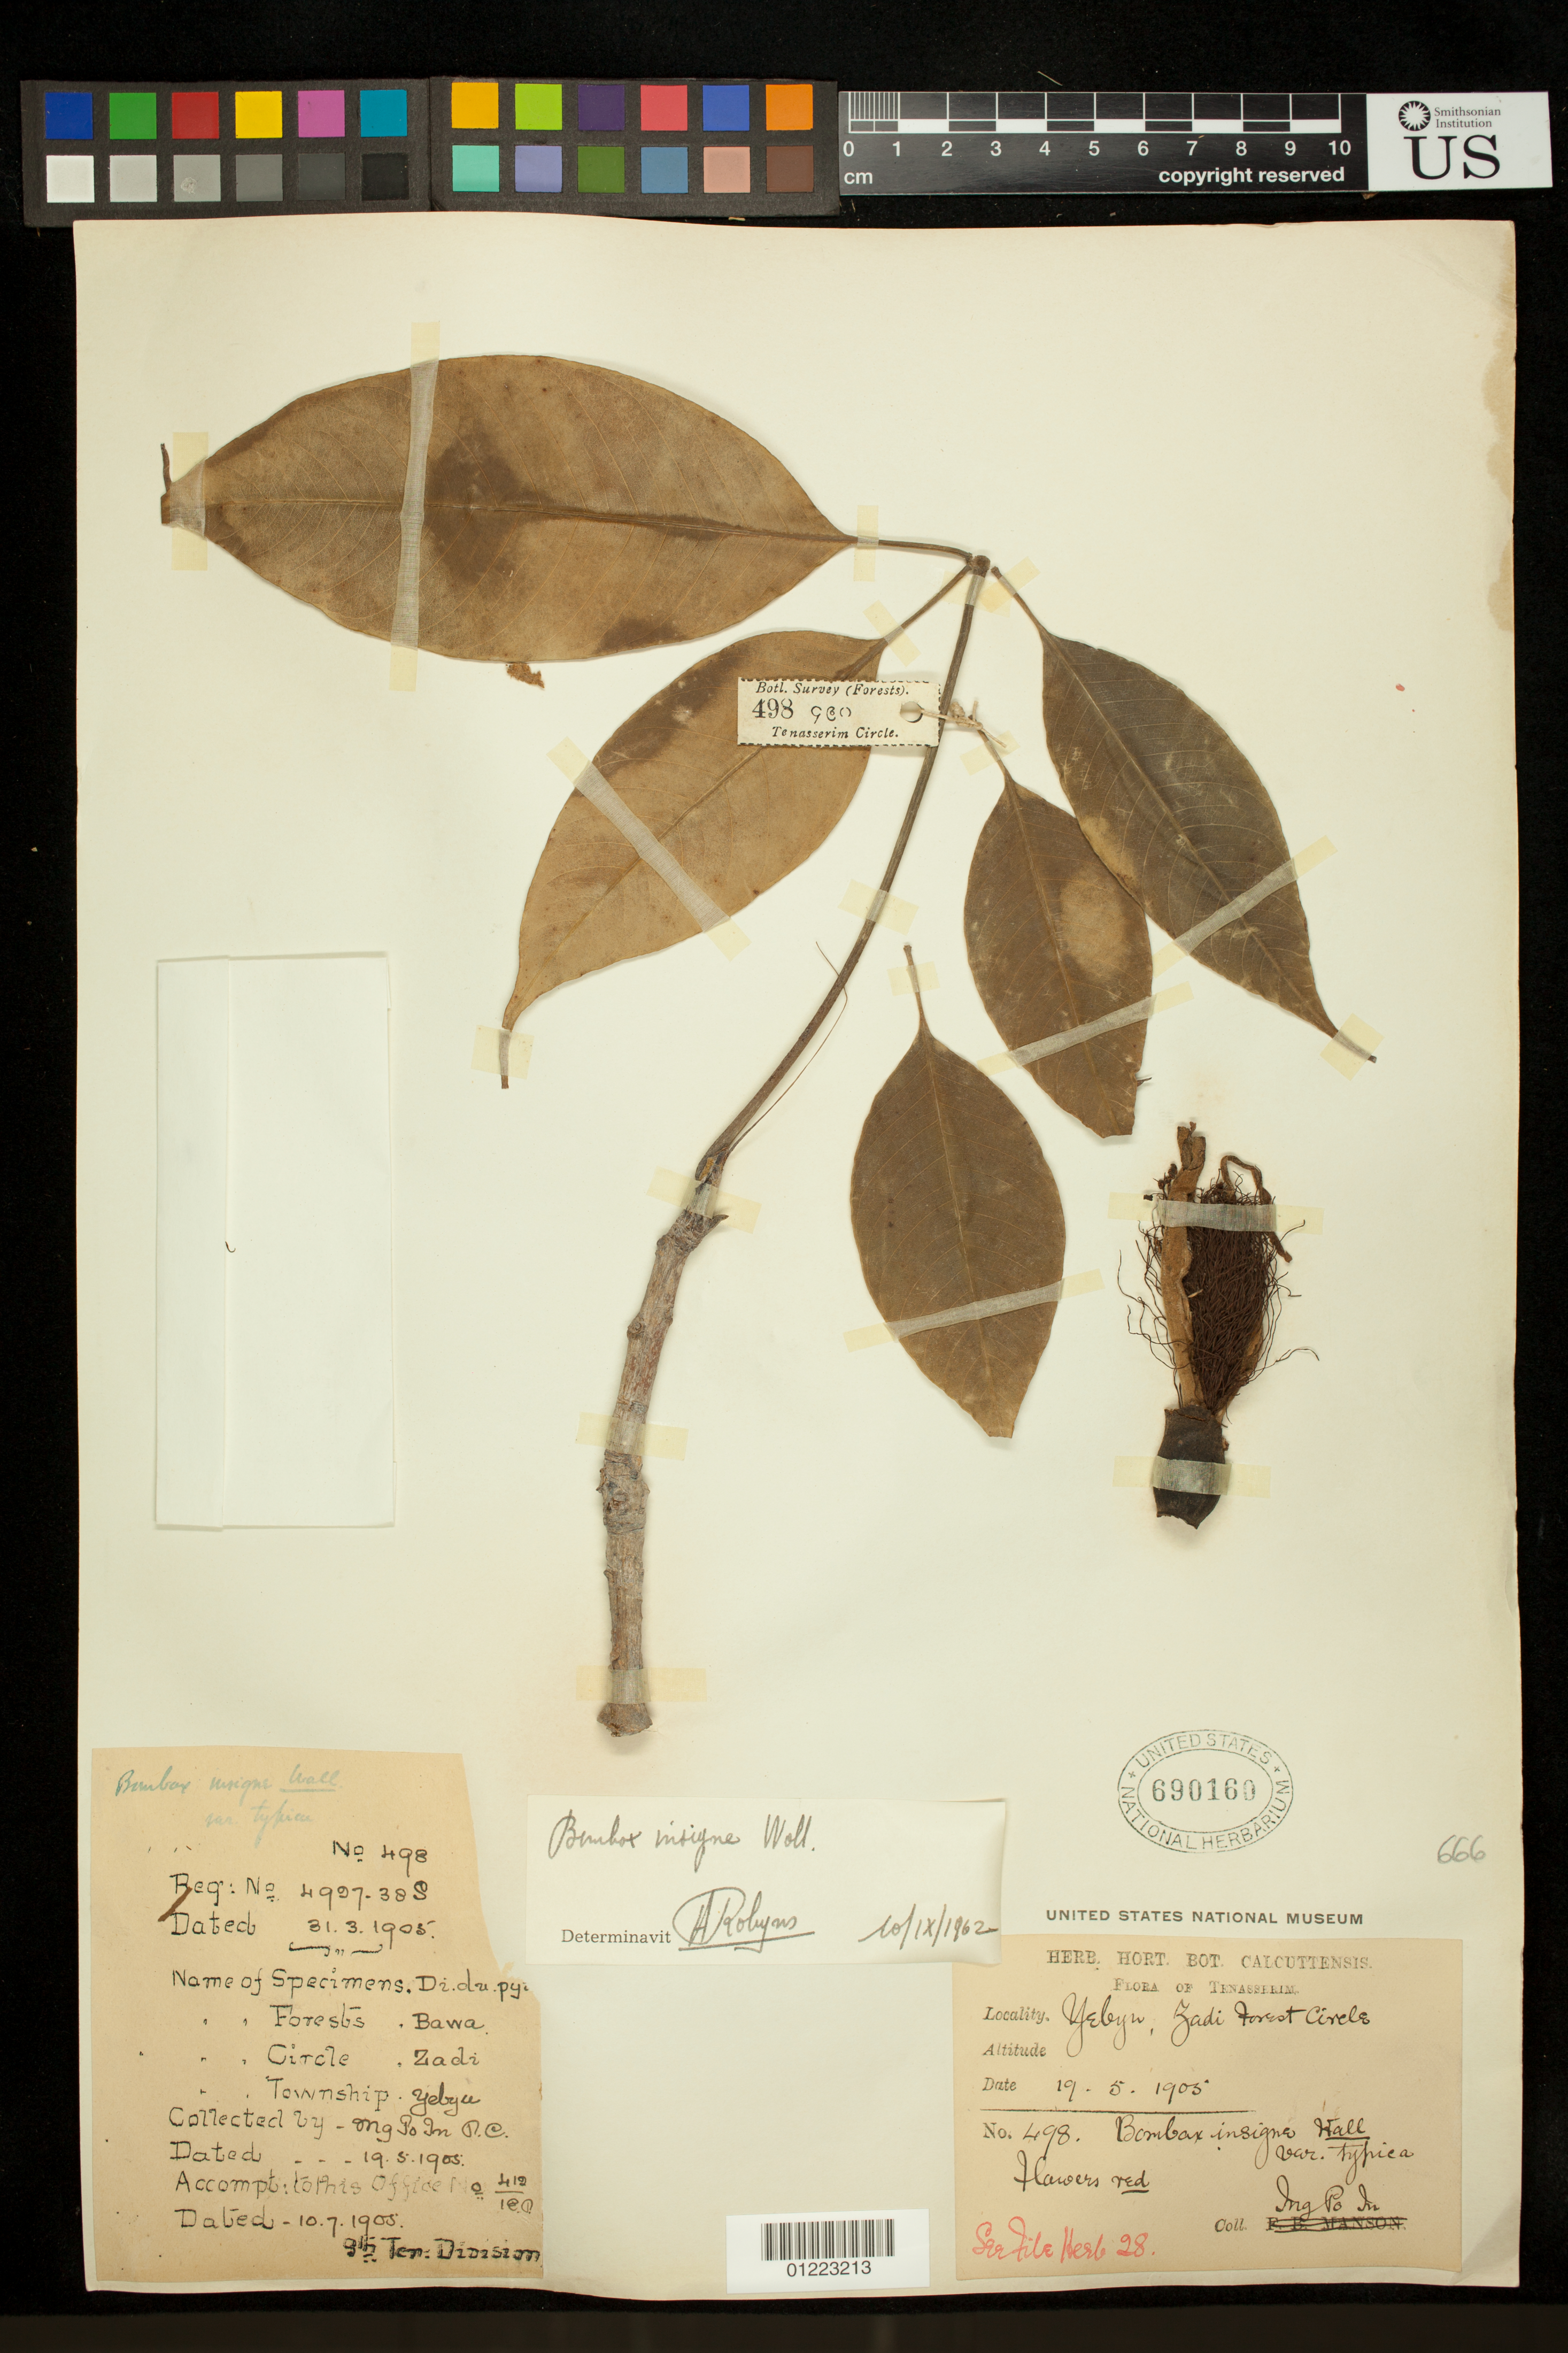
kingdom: Plantae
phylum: Tracheophyta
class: Magnoliopsida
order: Malvales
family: Malvaceae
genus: Bombax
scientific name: Bombax insigne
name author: Wall.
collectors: O.P. In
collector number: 498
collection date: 1905-05-19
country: Myanmar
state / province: Tanintharyi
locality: Bawa Circle, Zadi Township, Yebya. Forests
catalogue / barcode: US 690160